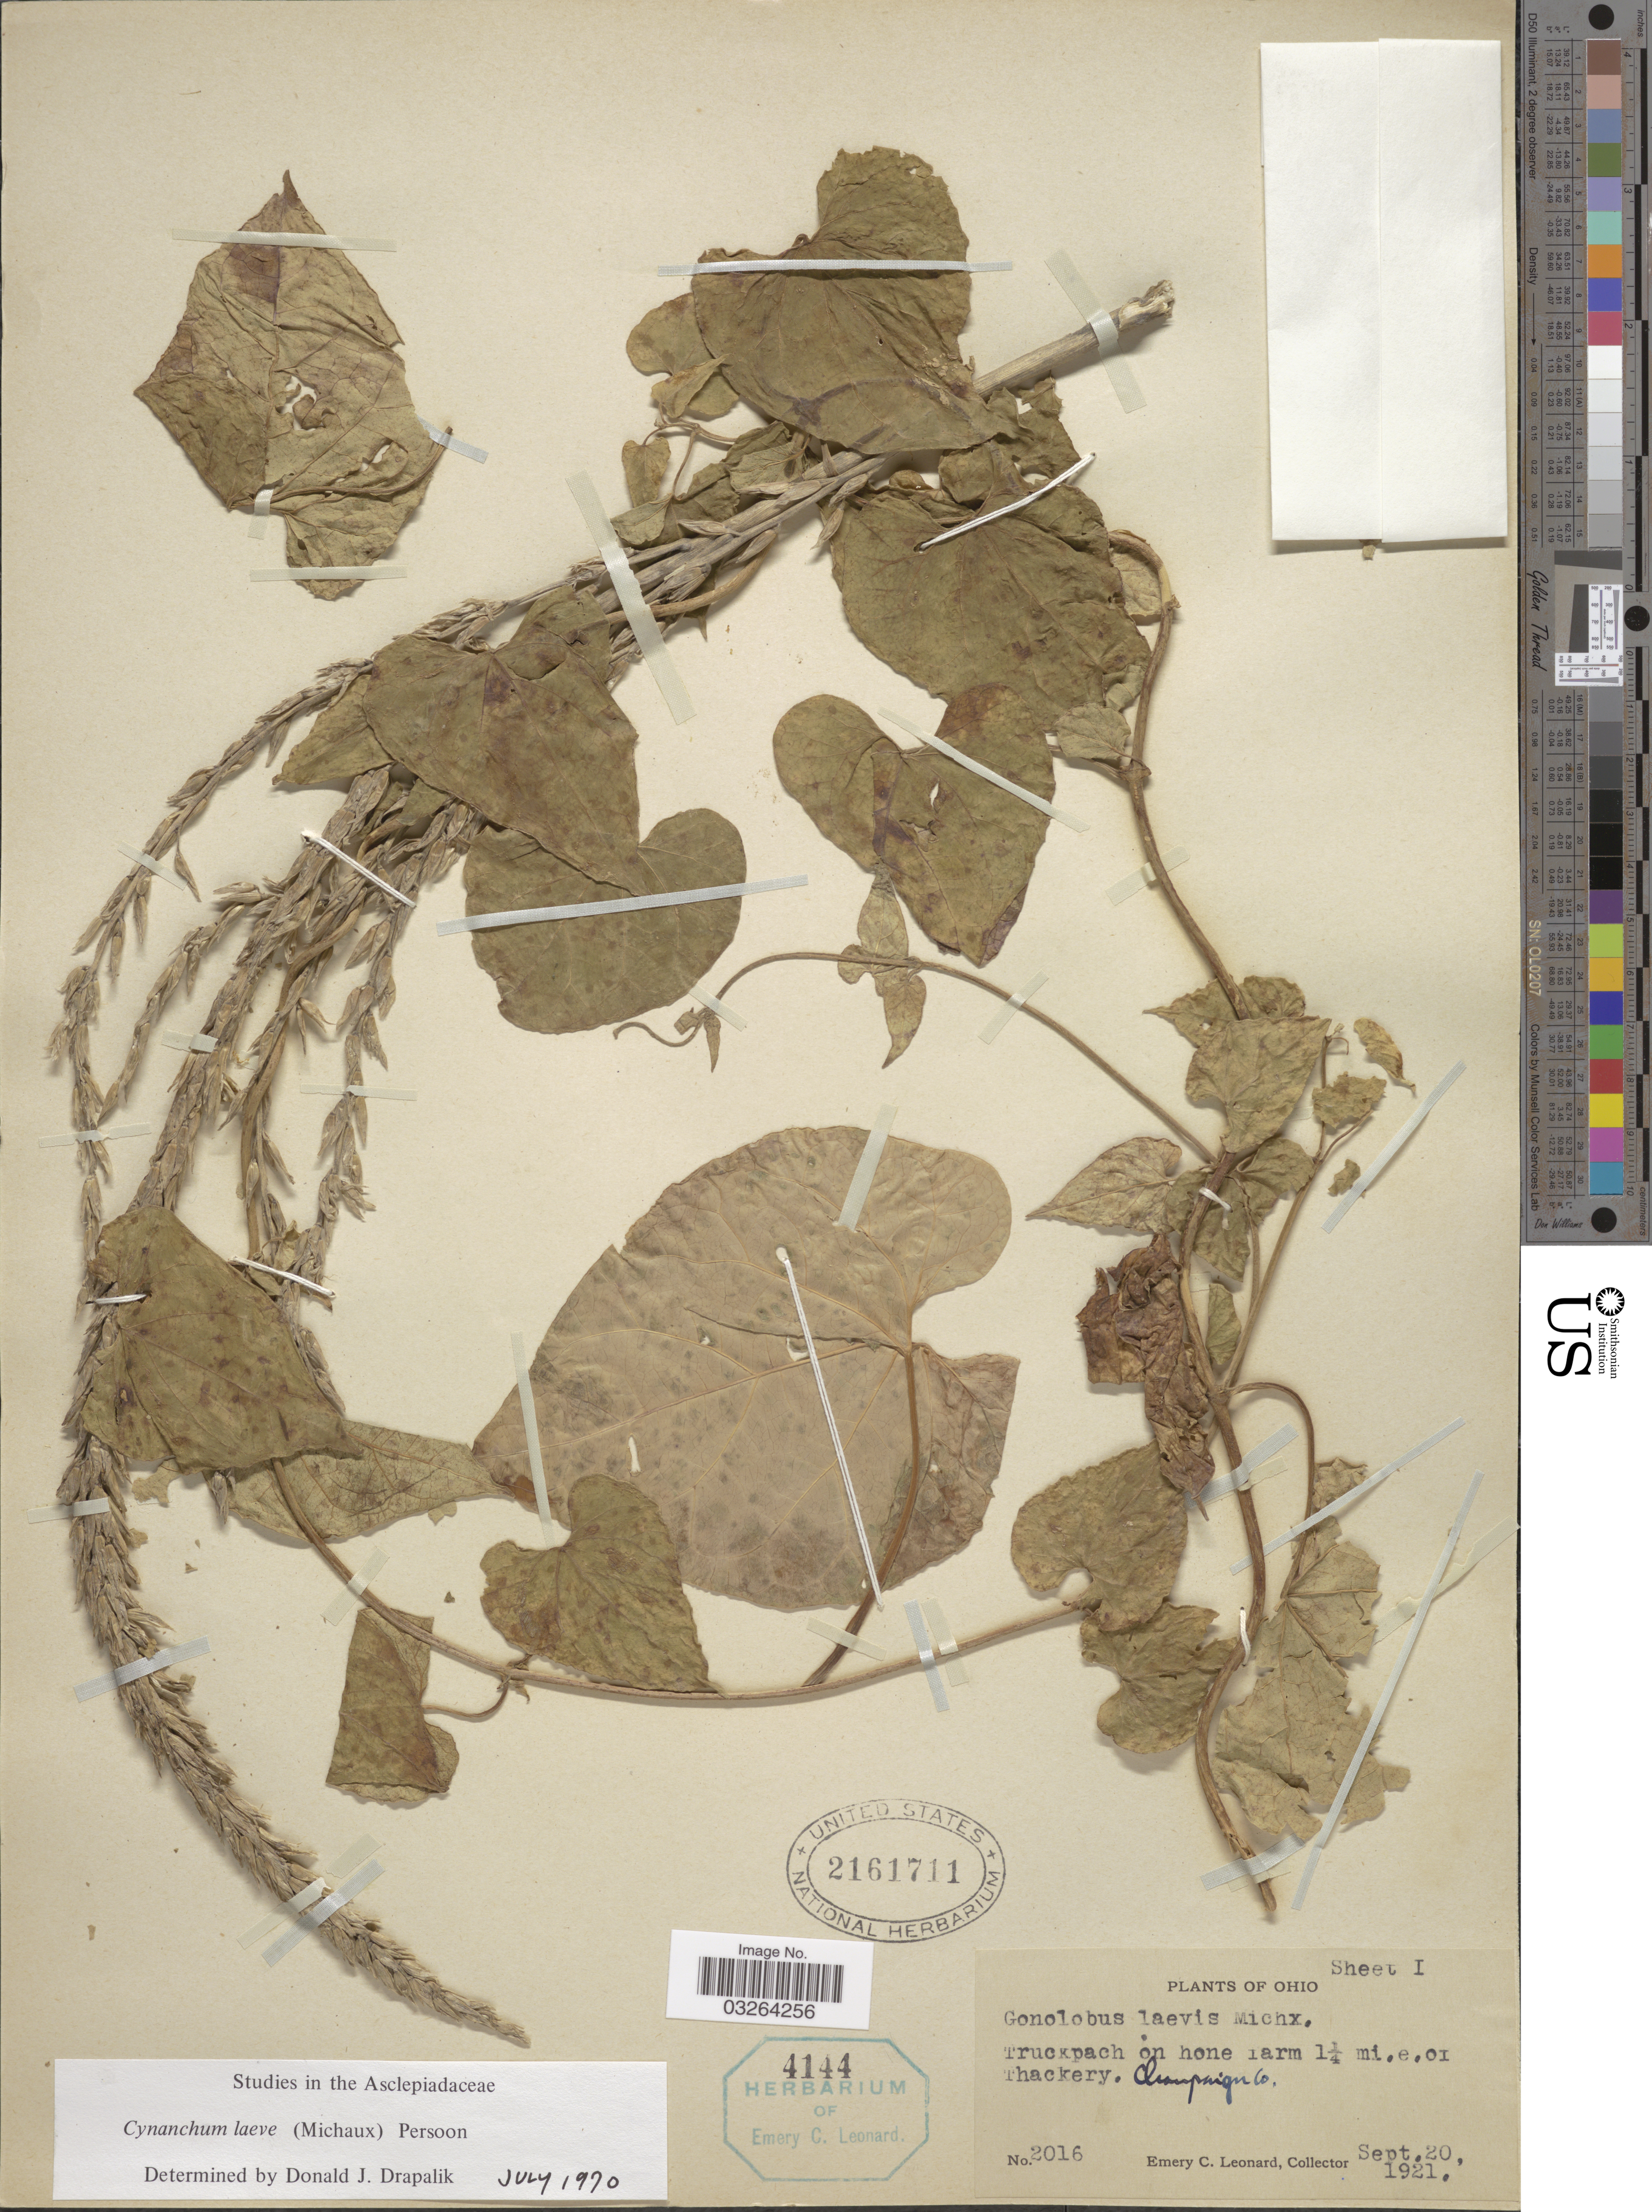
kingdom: Plantae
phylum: Tracheophyta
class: Magnoliopsida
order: Gentianales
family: Apocynaceae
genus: Cynanchum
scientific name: Cynanchum laeve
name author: (Michx.) Pers.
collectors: E. C. Leonard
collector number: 2016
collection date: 1921-09-20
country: United States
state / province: Ohio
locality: Truckpach on hone farm 1¼ mi. e. of Thackery. Champaign Co.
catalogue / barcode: US 2161711